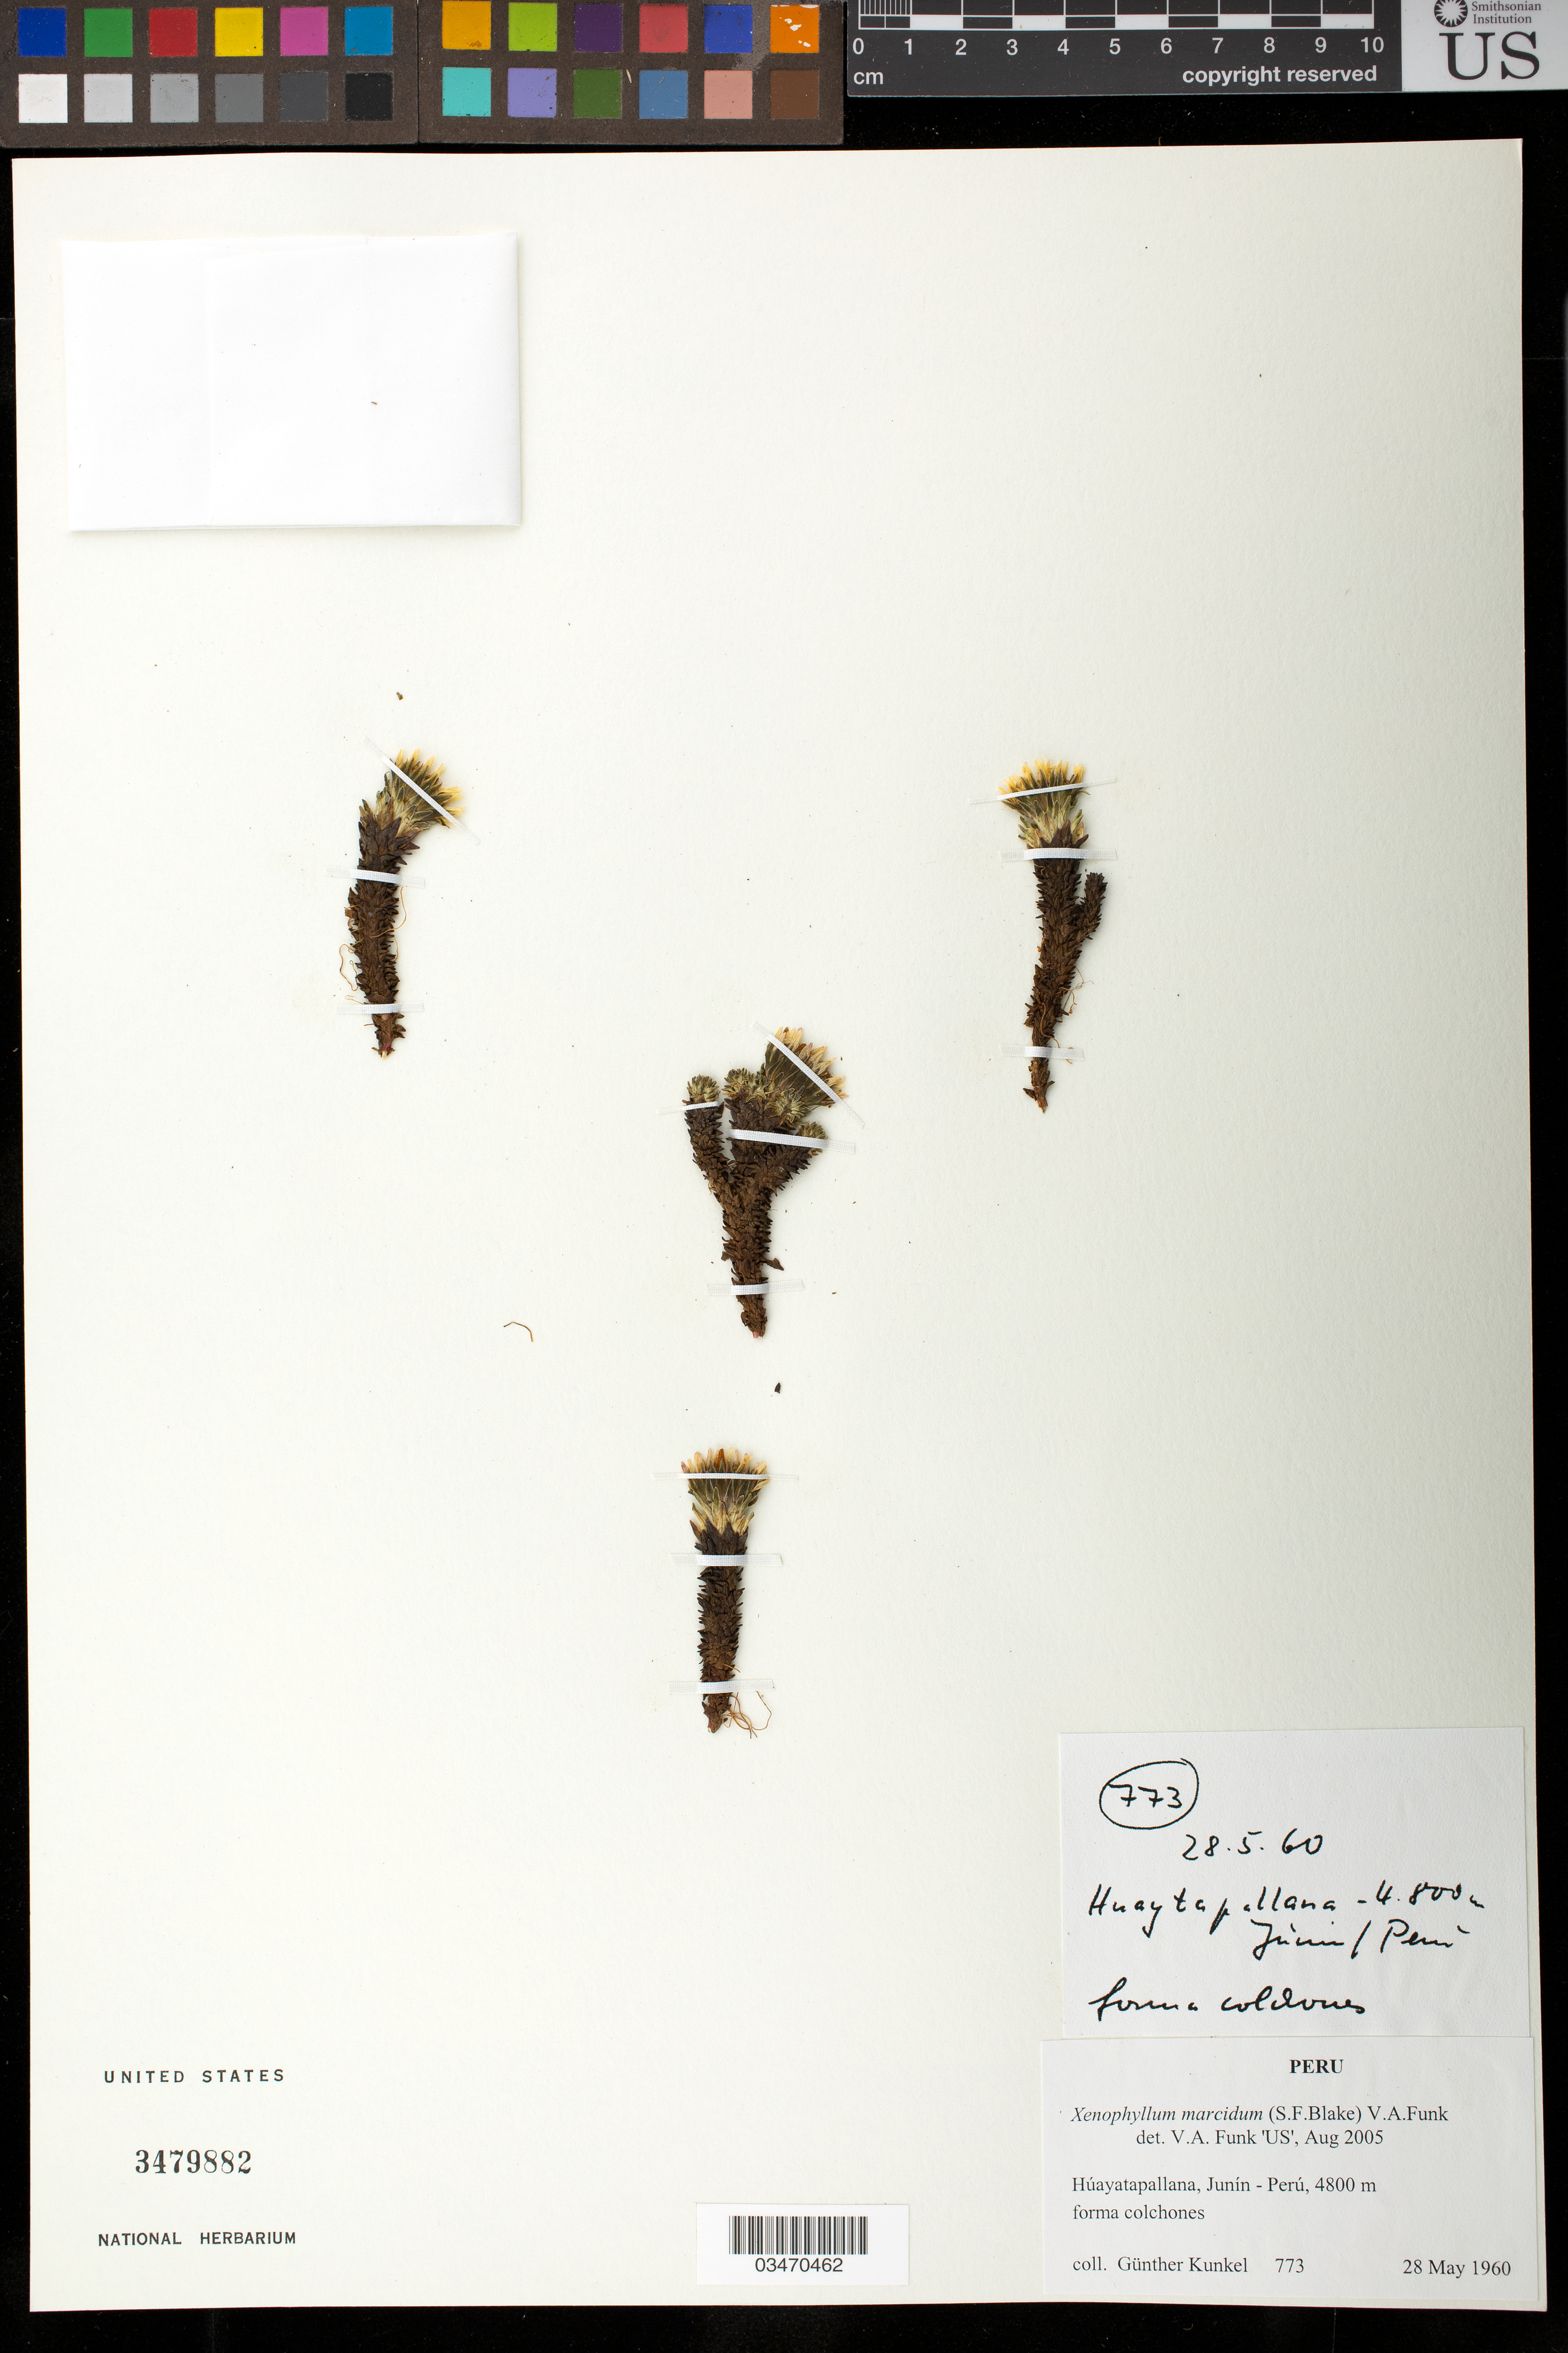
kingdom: Plantae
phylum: Tracheophyta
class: Magnoliopsida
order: Asterales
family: Asteraceae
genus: Xenophyllum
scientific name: Xenophyllum marcidum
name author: (S.F. Blake) V.A. Funk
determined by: Funk, Vicki A., (BOT), Smithsonian Institution - National Museum of Natural History (UNITED STATES)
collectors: G. Kunkel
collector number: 773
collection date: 1960-05-28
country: Peru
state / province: Junín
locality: Húayatapallana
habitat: forma colchones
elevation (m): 4800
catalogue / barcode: US 3479882